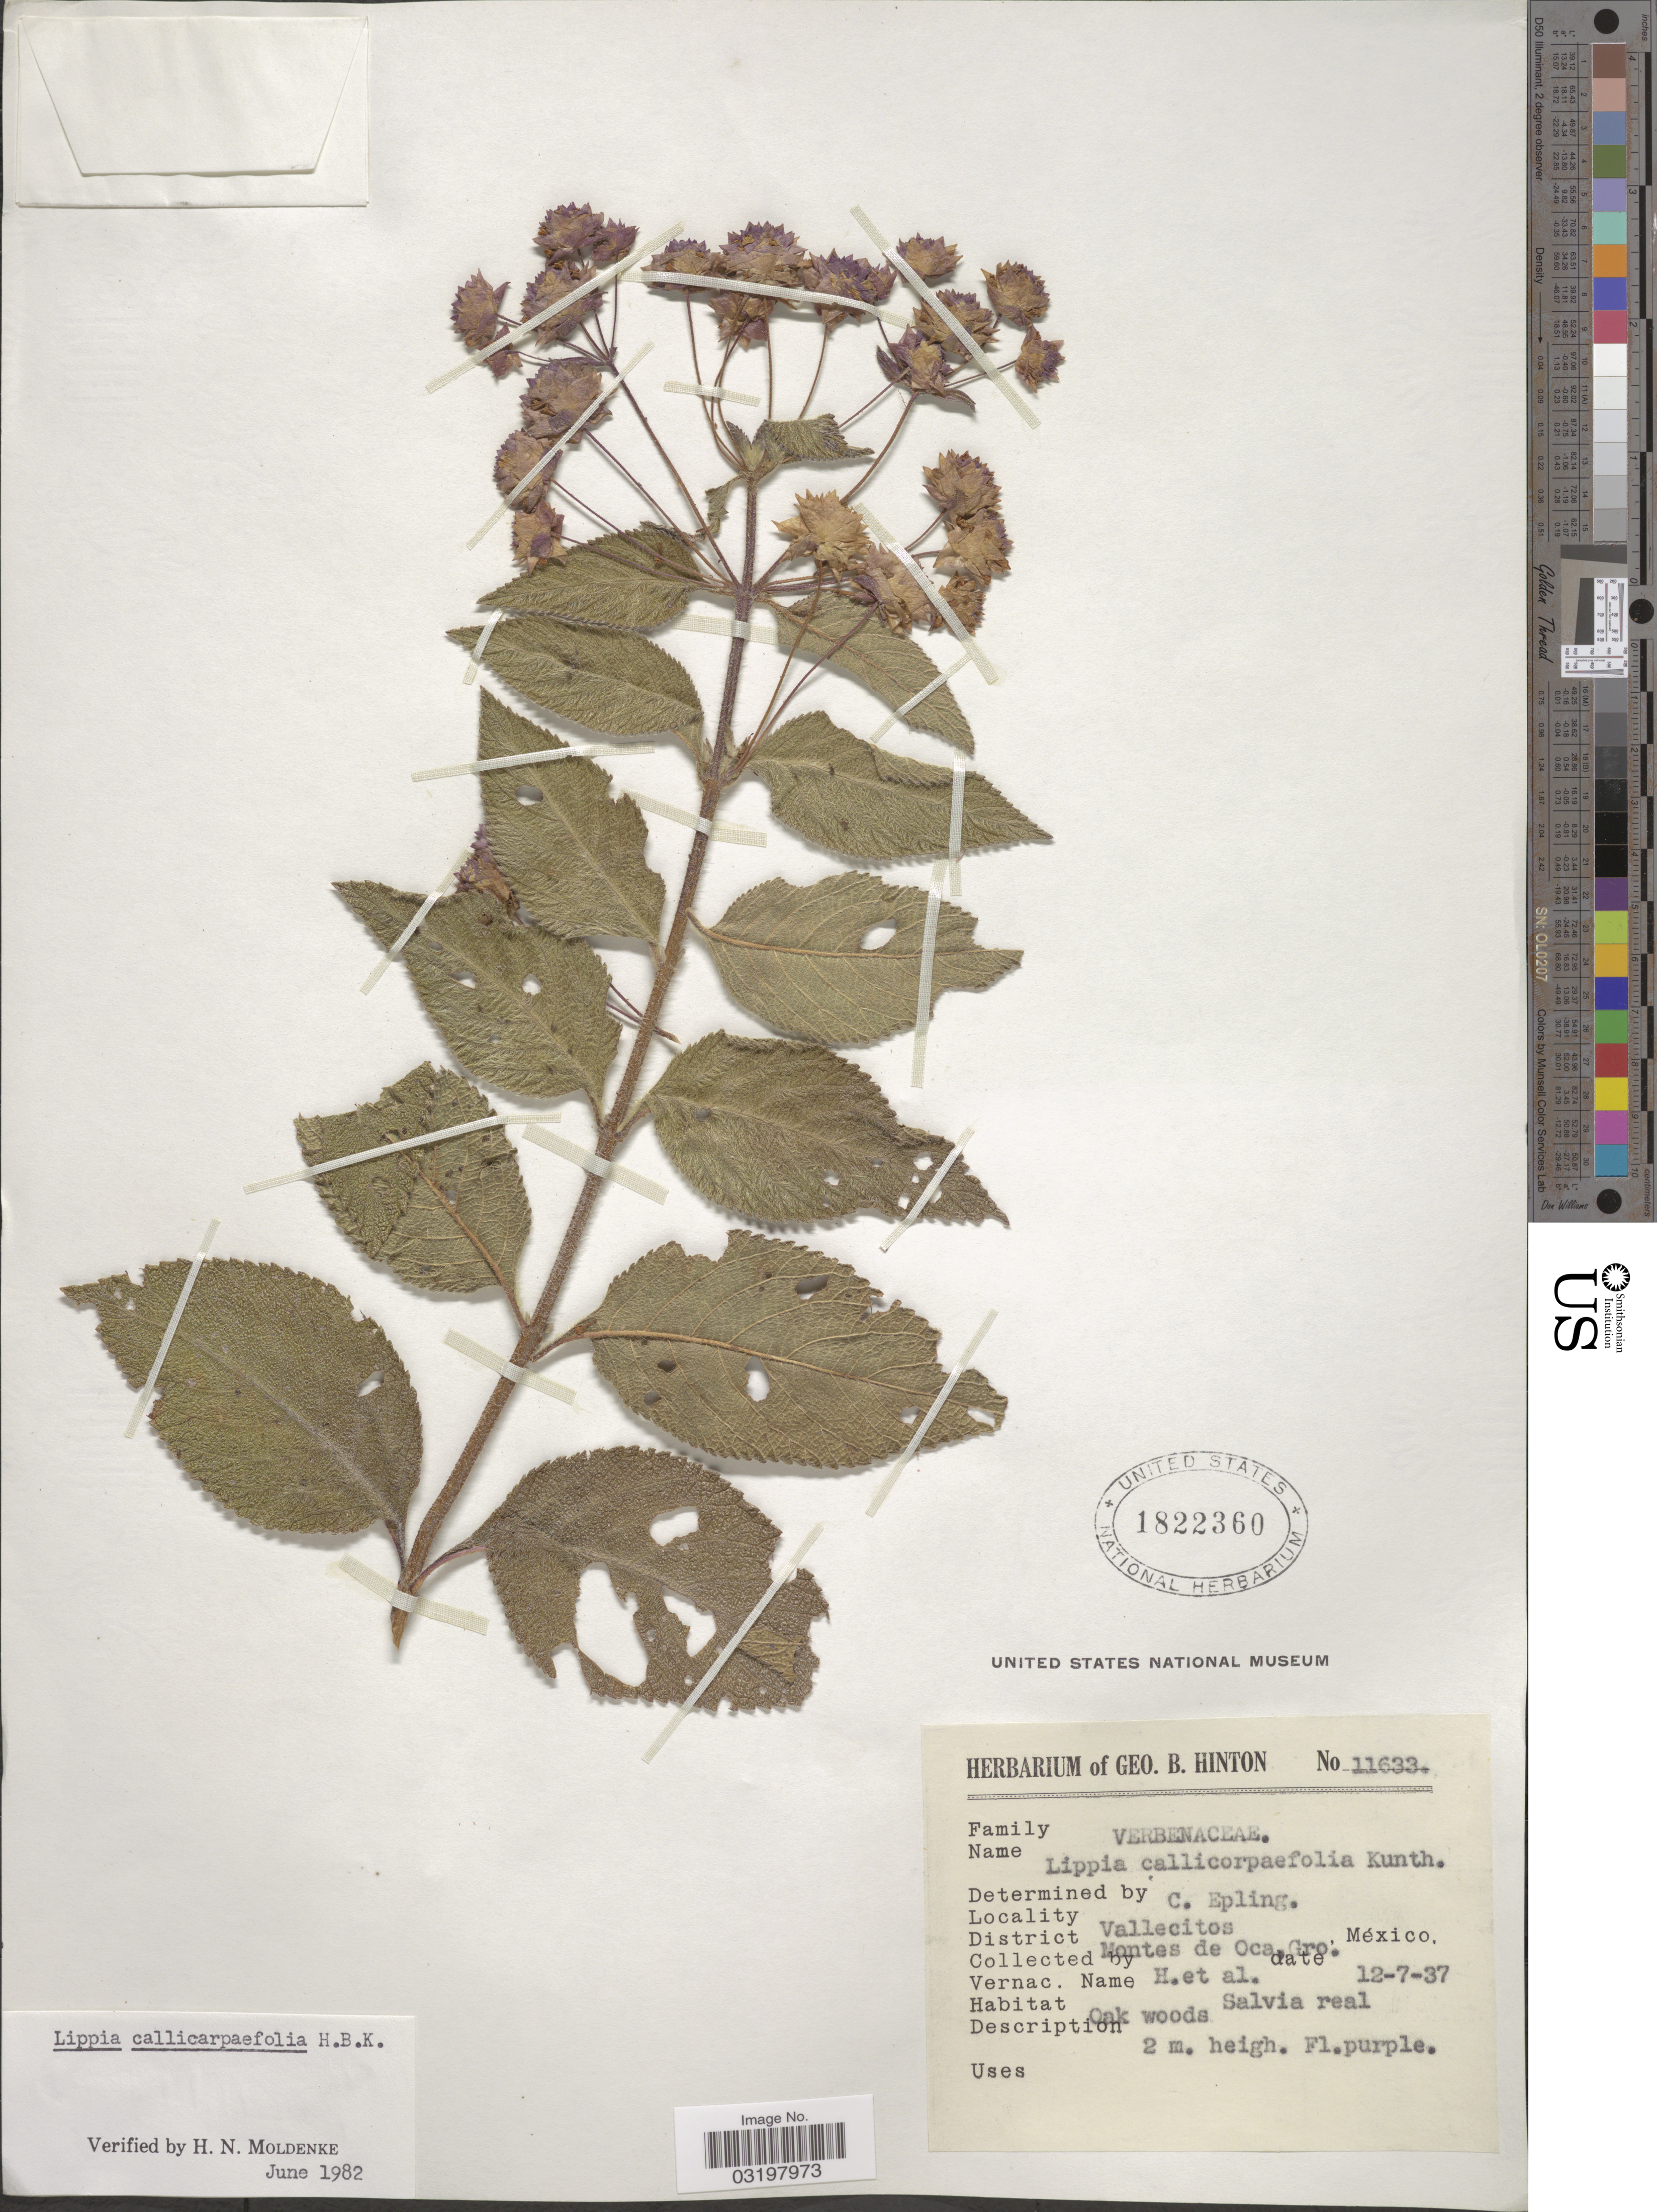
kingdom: Plantae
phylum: Tracheophyta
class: Magnoliopsida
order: Lamiales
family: Verbenaceae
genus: Lippia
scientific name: Lippia callicarpifolia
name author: Kunth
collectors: G. B. Hinton & et al.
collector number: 11633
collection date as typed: Transcribed d/m/y: 12/7/37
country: Mexico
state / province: Guerrero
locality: Vallecitos. District Montes de Oca, Gro.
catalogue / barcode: US 1822360